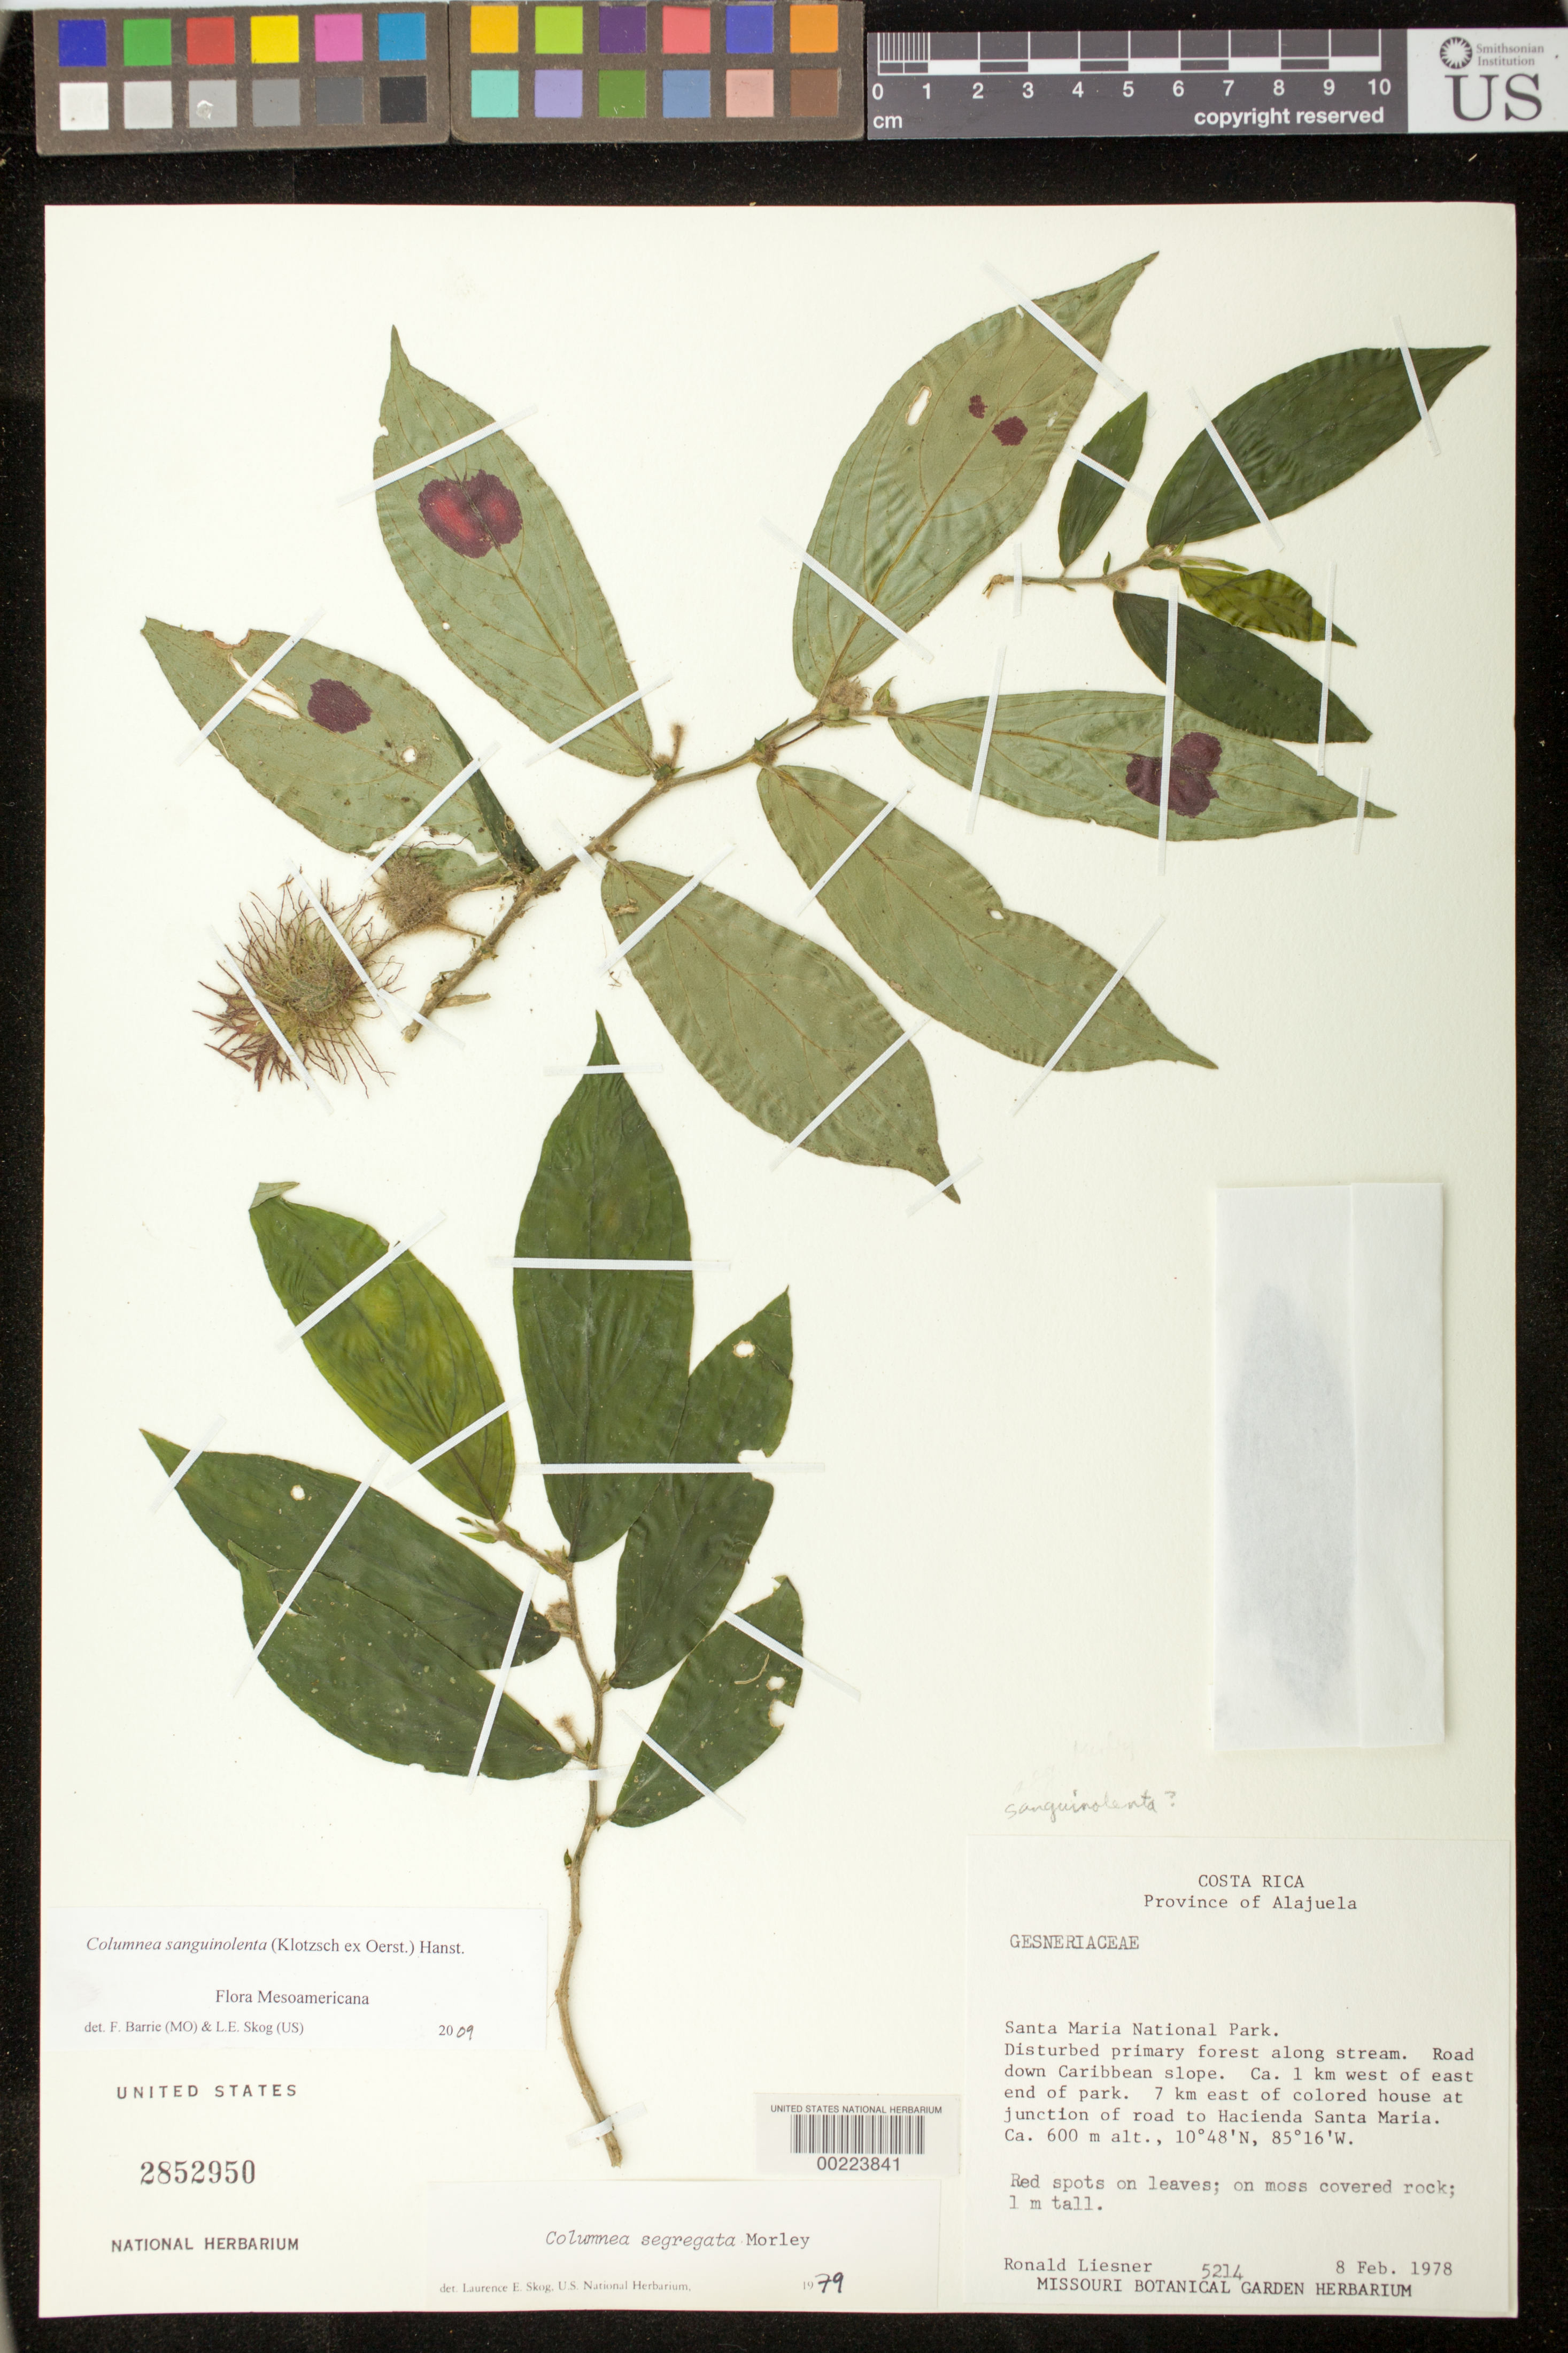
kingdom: Plantae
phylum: Tracheophyta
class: Magnoliopsida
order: Lamiales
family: Gesneriaceae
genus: Columnea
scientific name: Columnea segregata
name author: B.D. Morley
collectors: R. L. Liesner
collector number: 5214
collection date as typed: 08 Feb 1978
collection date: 1978-02-08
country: Costa Rica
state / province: Alajuela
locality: Santa Maria National Park, ca 1 km W of east end of Park, 7 km E of colored house at junction of road to Hacienda Santa Maria, road down caribbean slope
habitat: Disturbed primary forest along stream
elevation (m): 600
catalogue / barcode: US 2852950